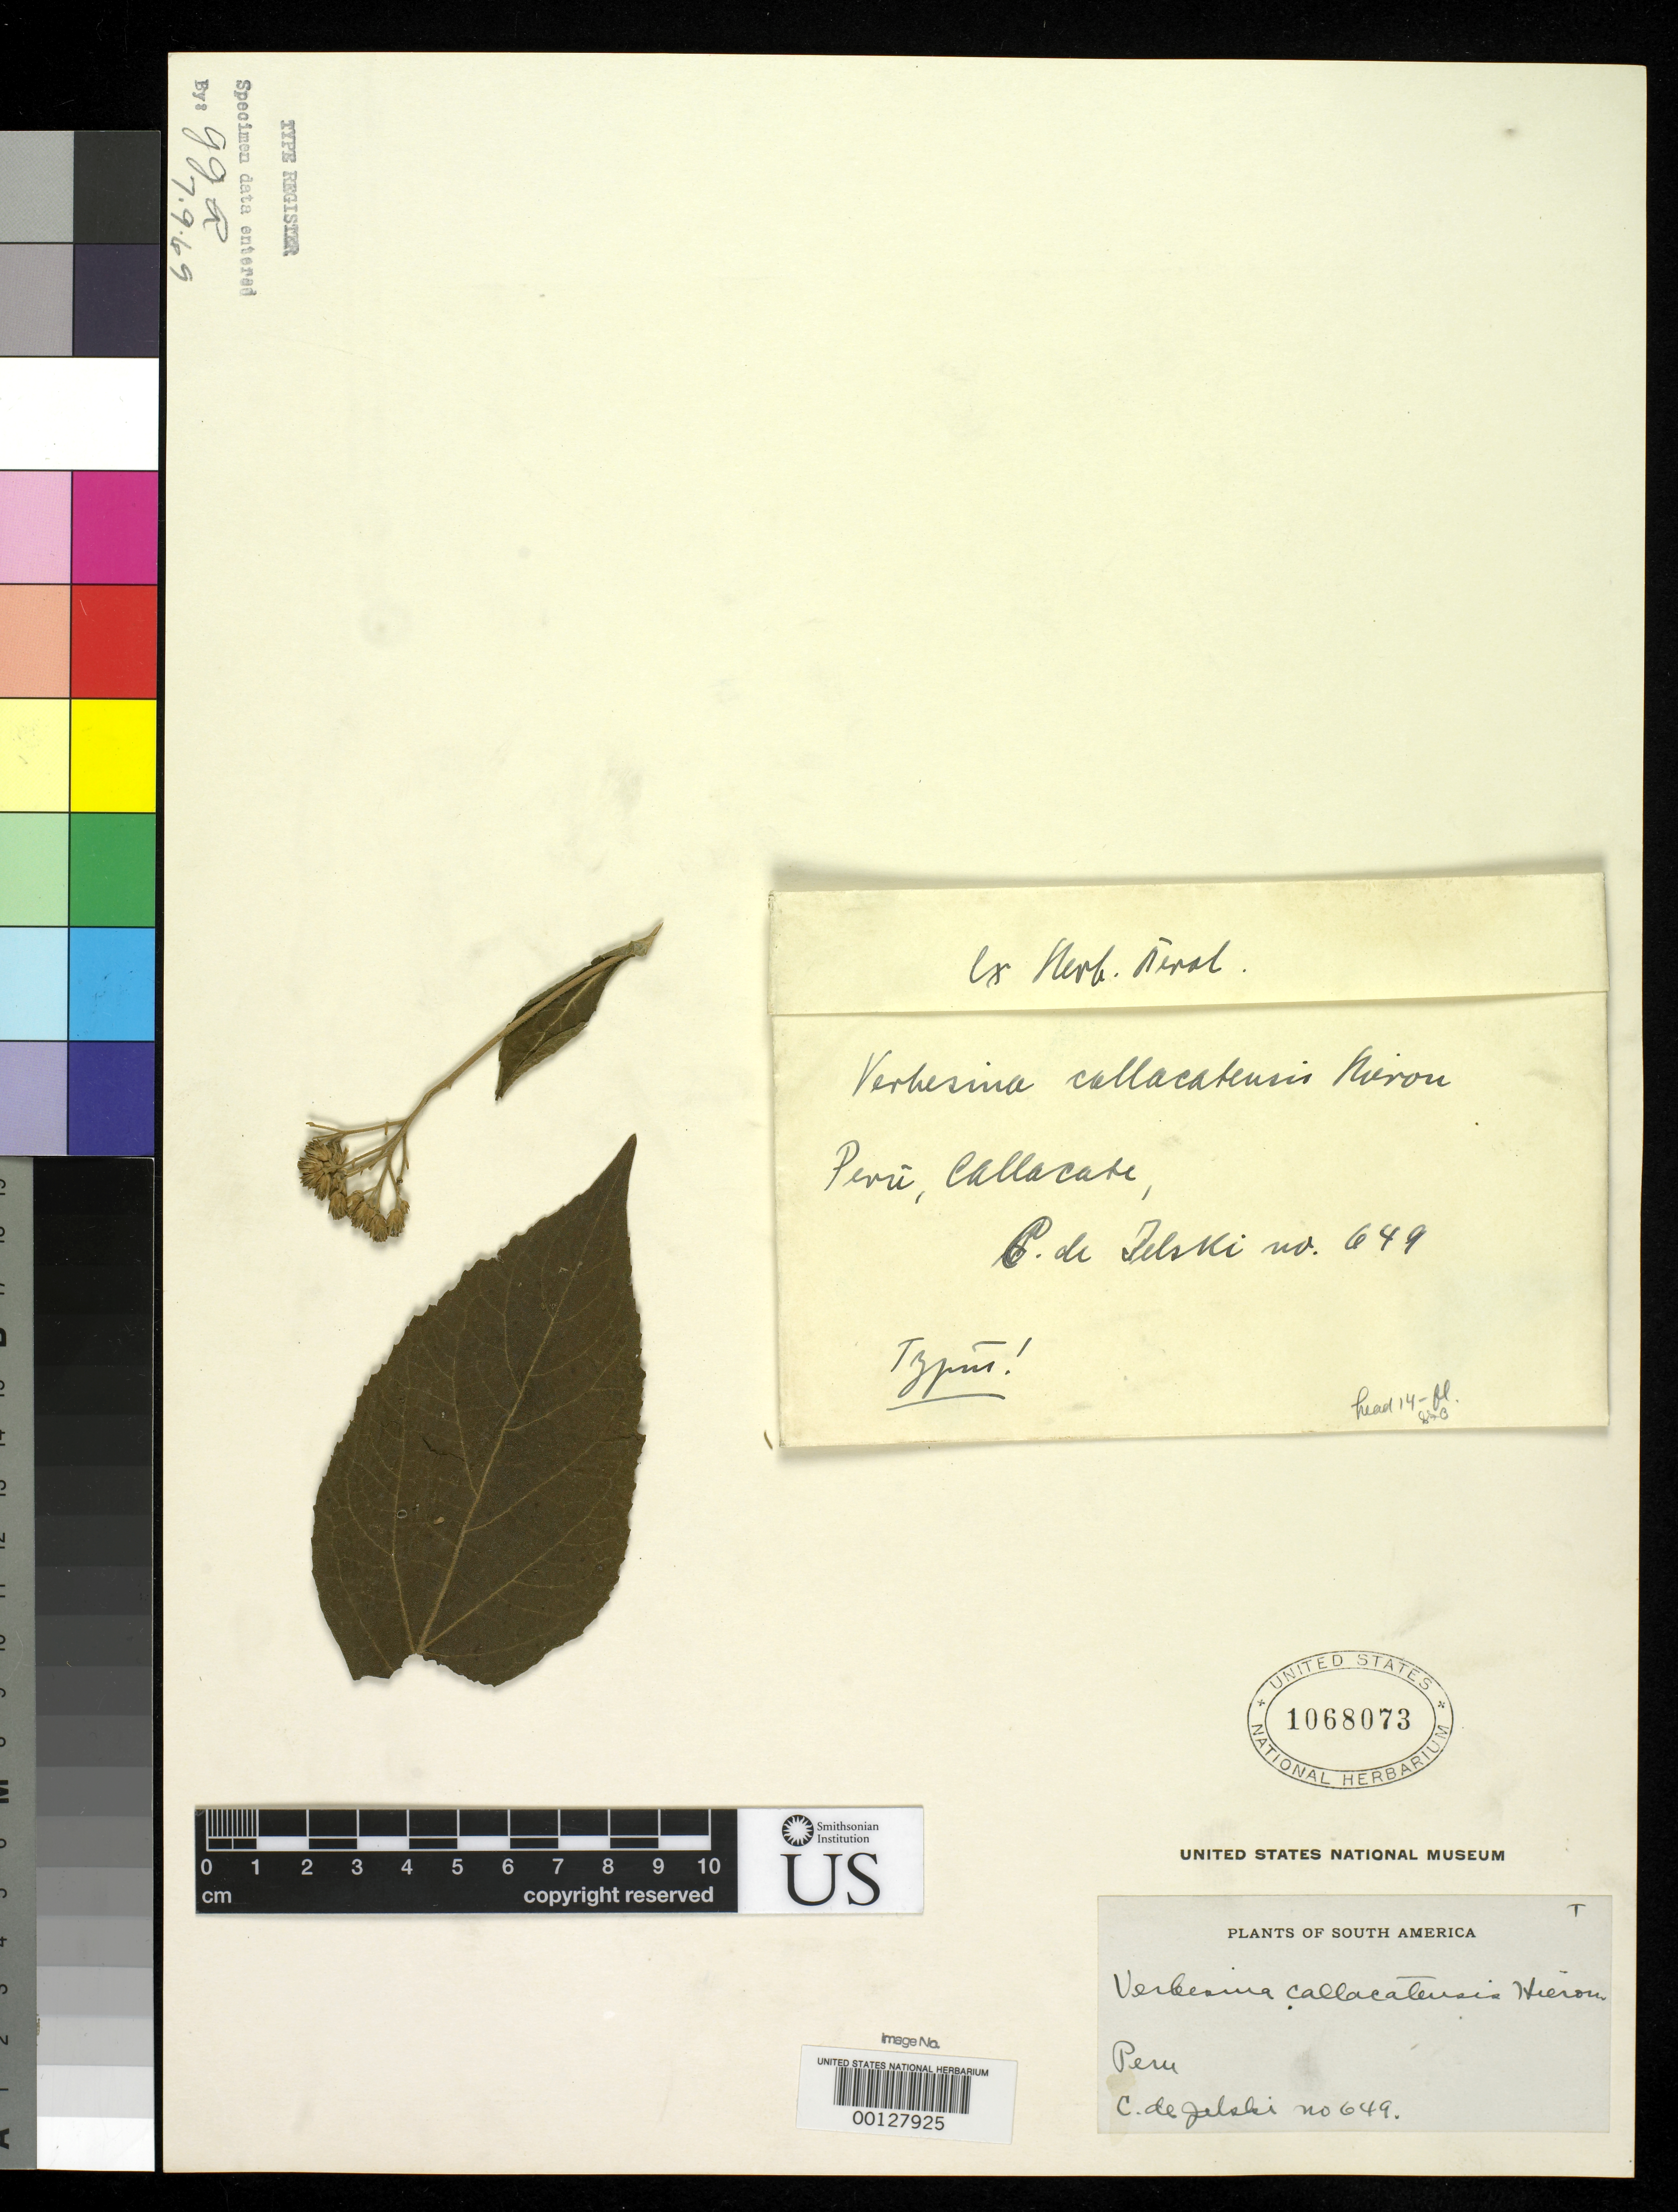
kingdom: Plantae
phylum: Tracheophyta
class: Magnoliopsida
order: Asterales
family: Asteraceae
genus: Verbesina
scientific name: Verbesina callacatensis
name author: Hieron.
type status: Isotype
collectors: C. von Jelski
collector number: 649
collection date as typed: May 1879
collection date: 1879-05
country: Peru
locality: near Callacate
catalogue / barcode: US 1068073